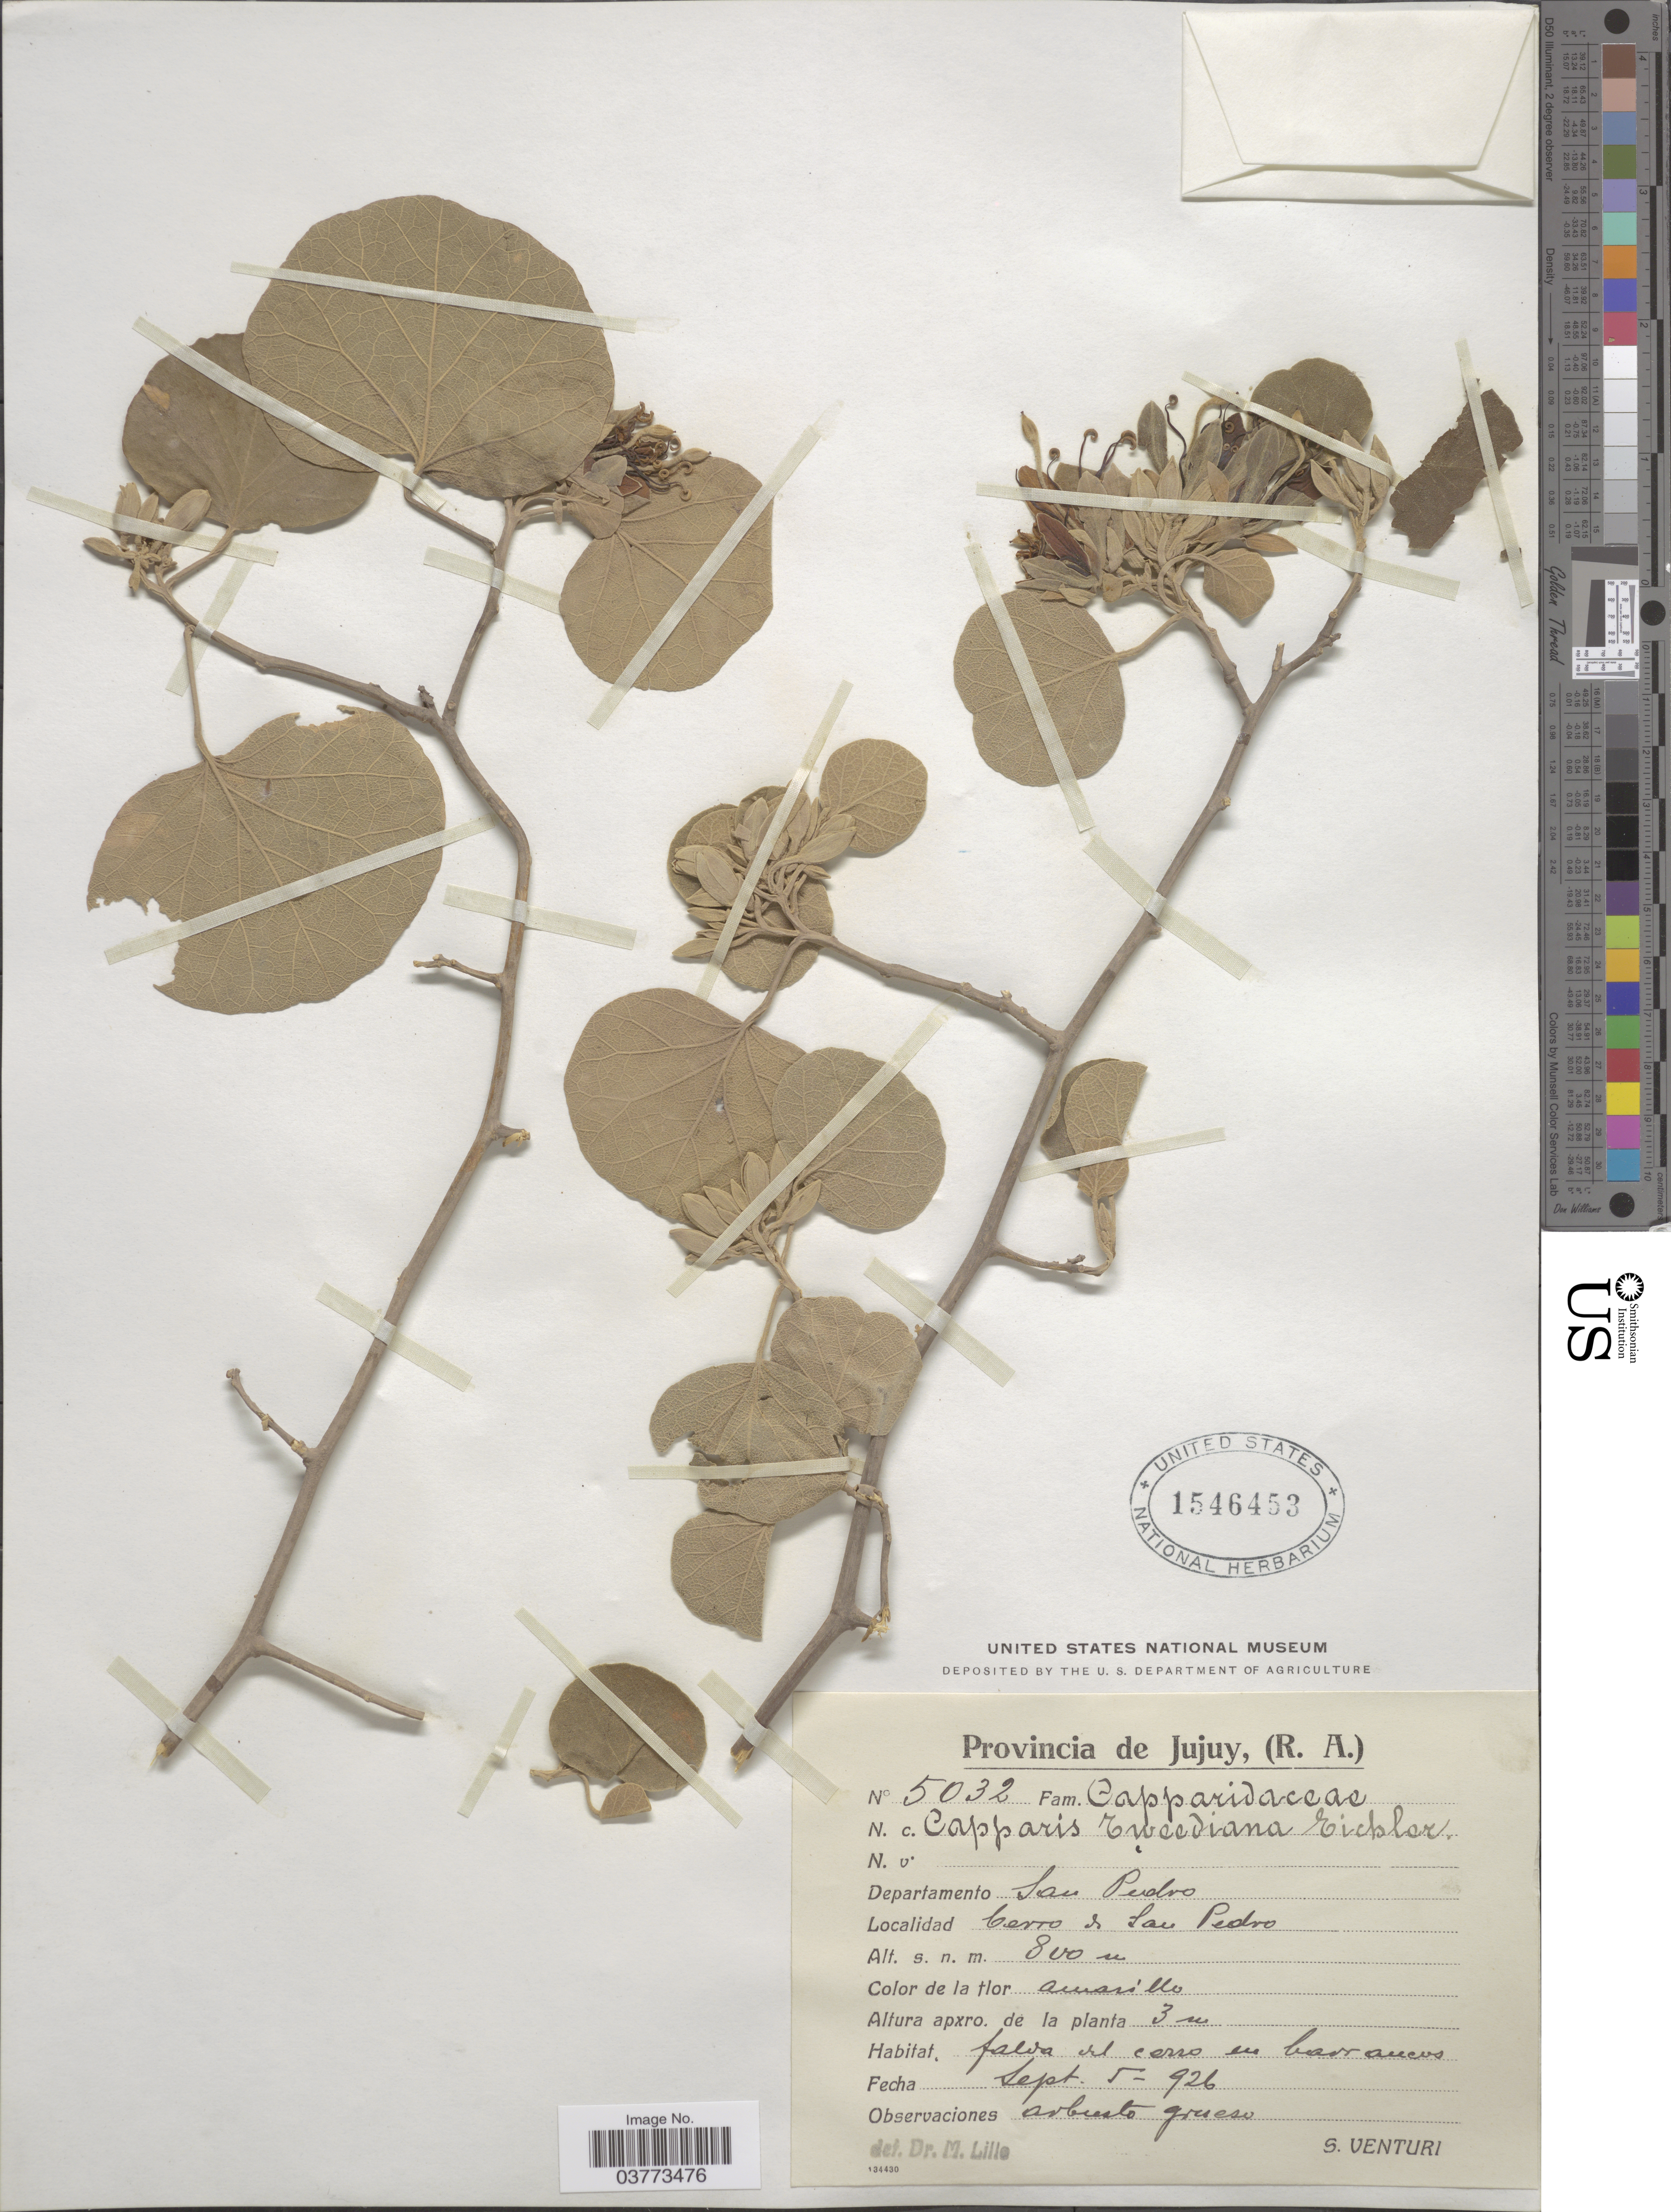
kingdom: Plantae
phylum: Tracheophyta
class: Magnoliopsida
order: Brassicales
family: Capparaceae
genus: Capparicordis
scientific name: Capparicordis tweediana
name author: (Eichler) Iltis & Cornejo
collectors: S. Venturi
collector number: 5032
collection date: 1926-09-05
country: Argentina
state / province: Jujuy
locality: Departamento San Pedro. Cerro de San Pedro.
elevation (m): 800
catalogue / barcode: US 1546453